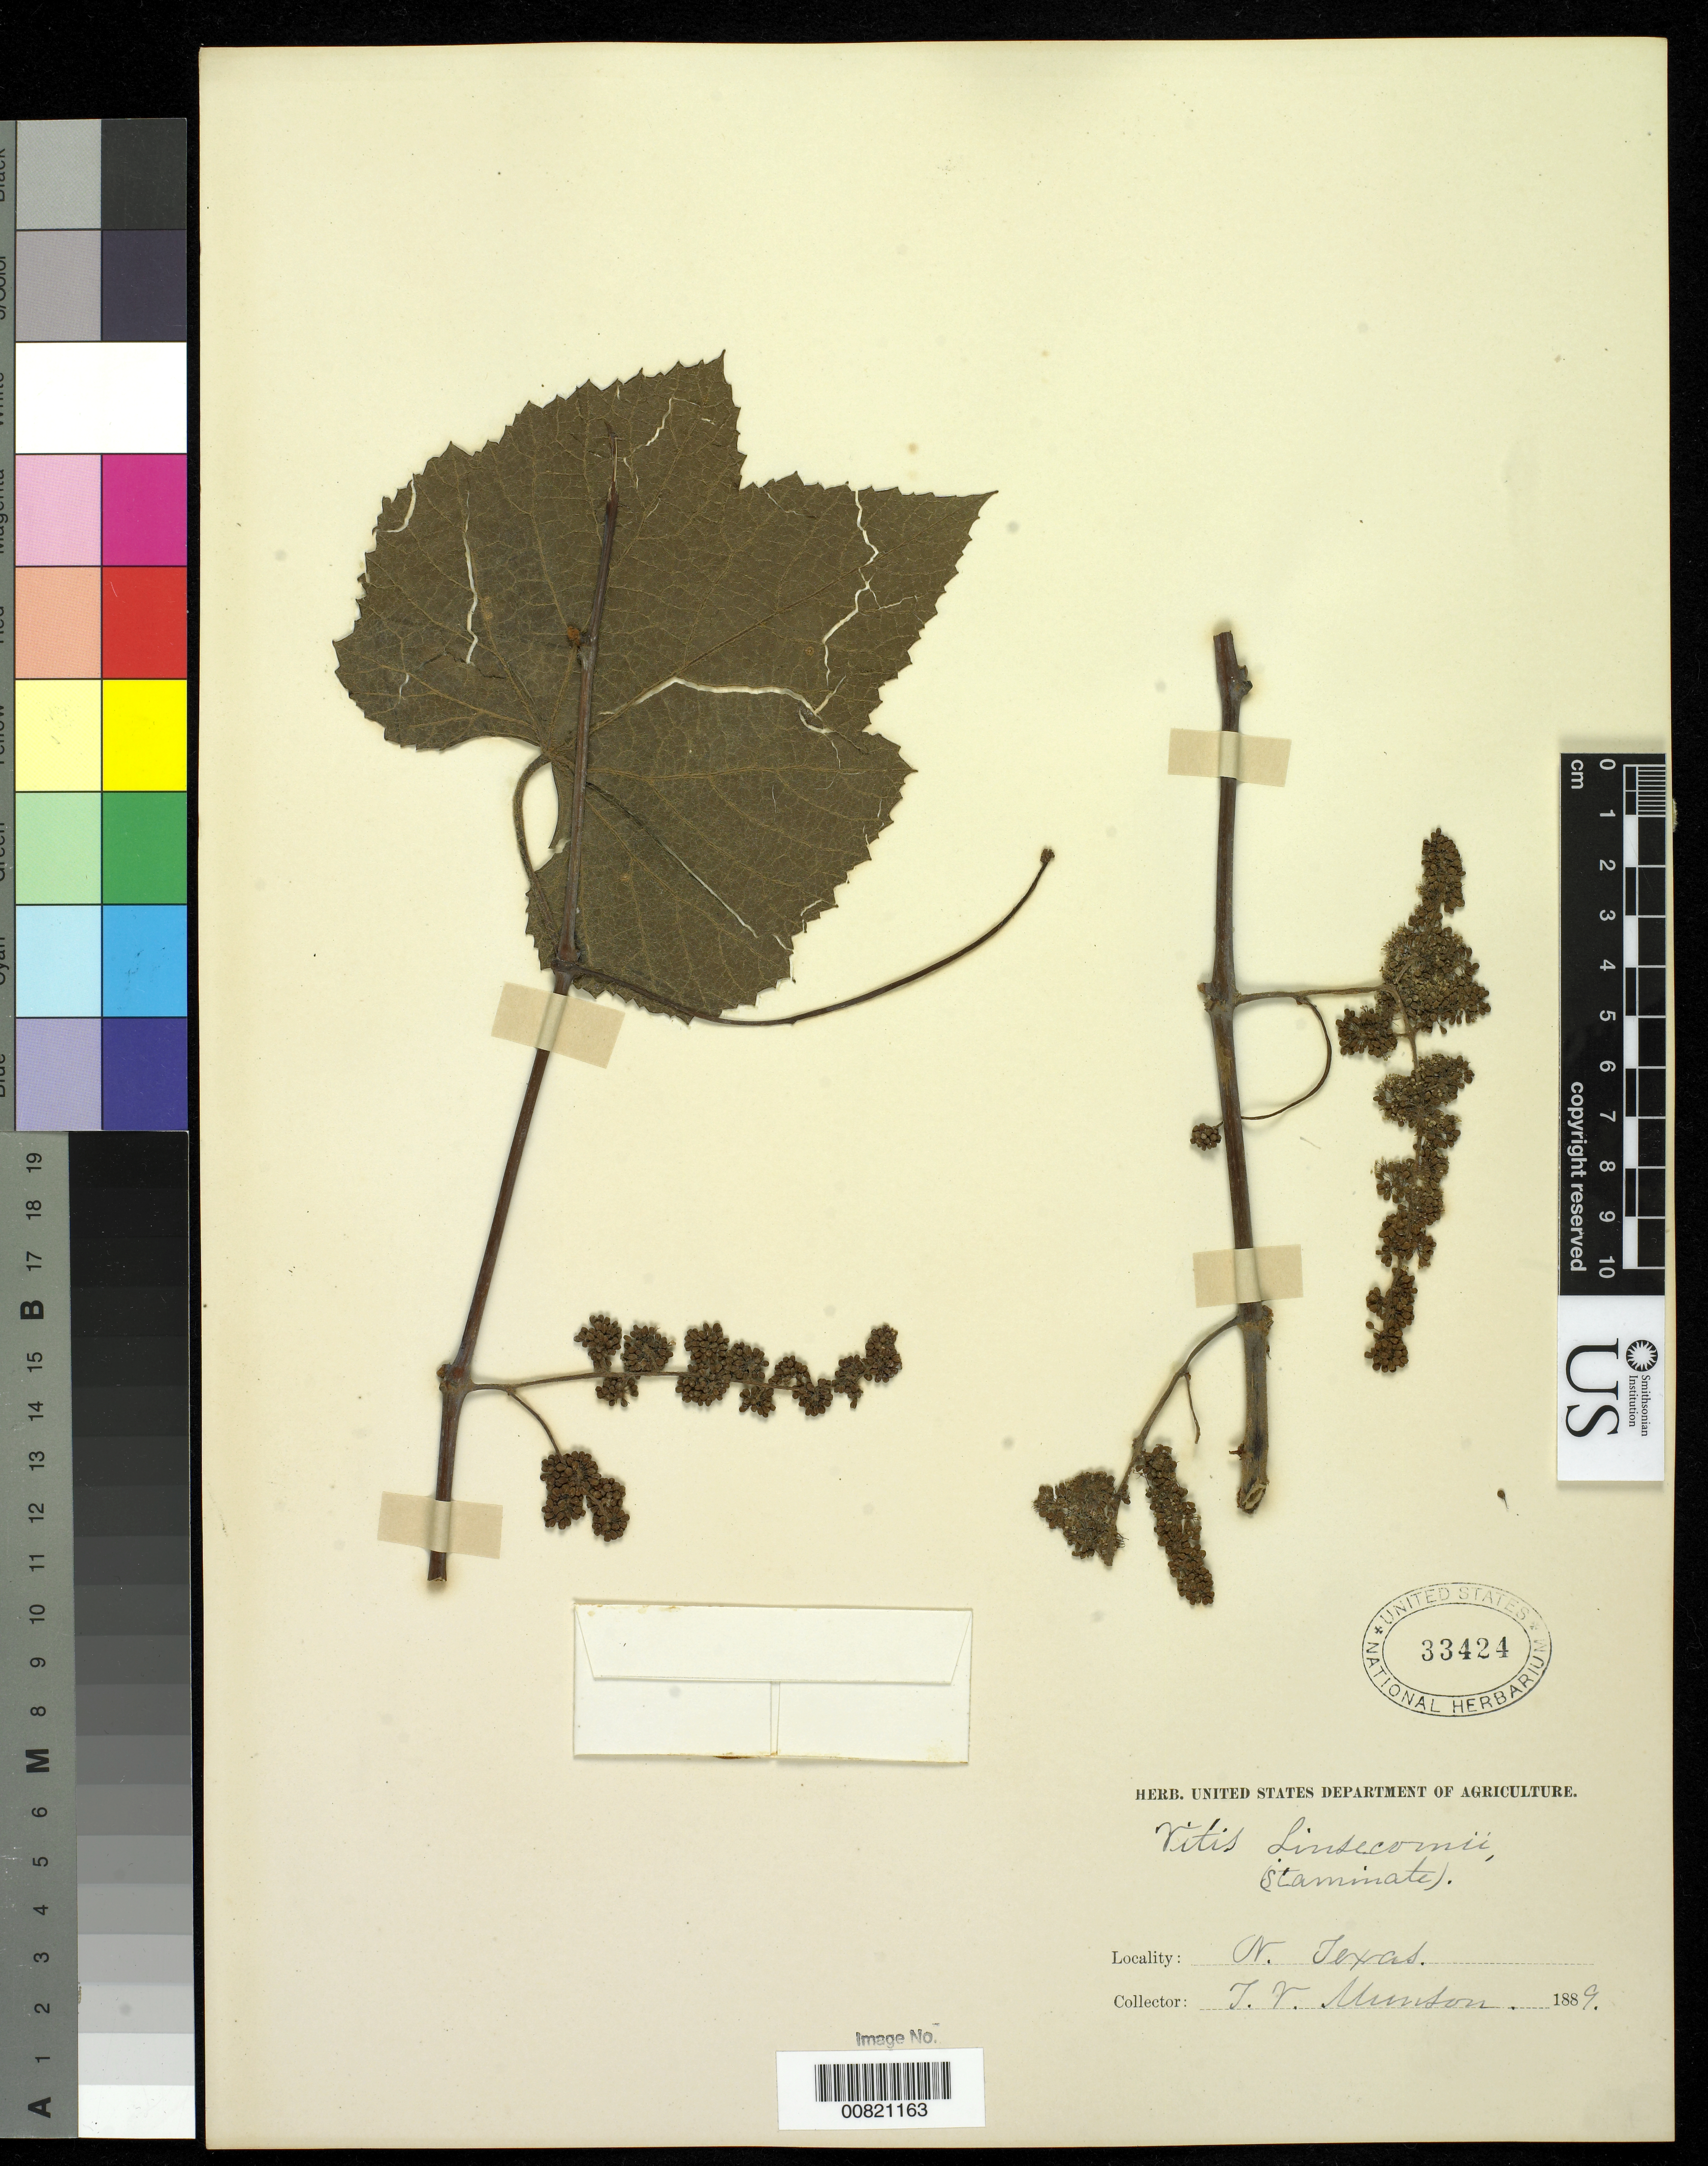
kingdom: Plantae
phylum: Tracheophyta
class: Magnoliopsida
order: Vitales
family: Vitaceae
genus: Vitis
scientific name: Vitis linsecomii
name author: Buckley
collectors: T. V. Munson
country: United States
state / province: Texas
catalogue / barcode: US 33424